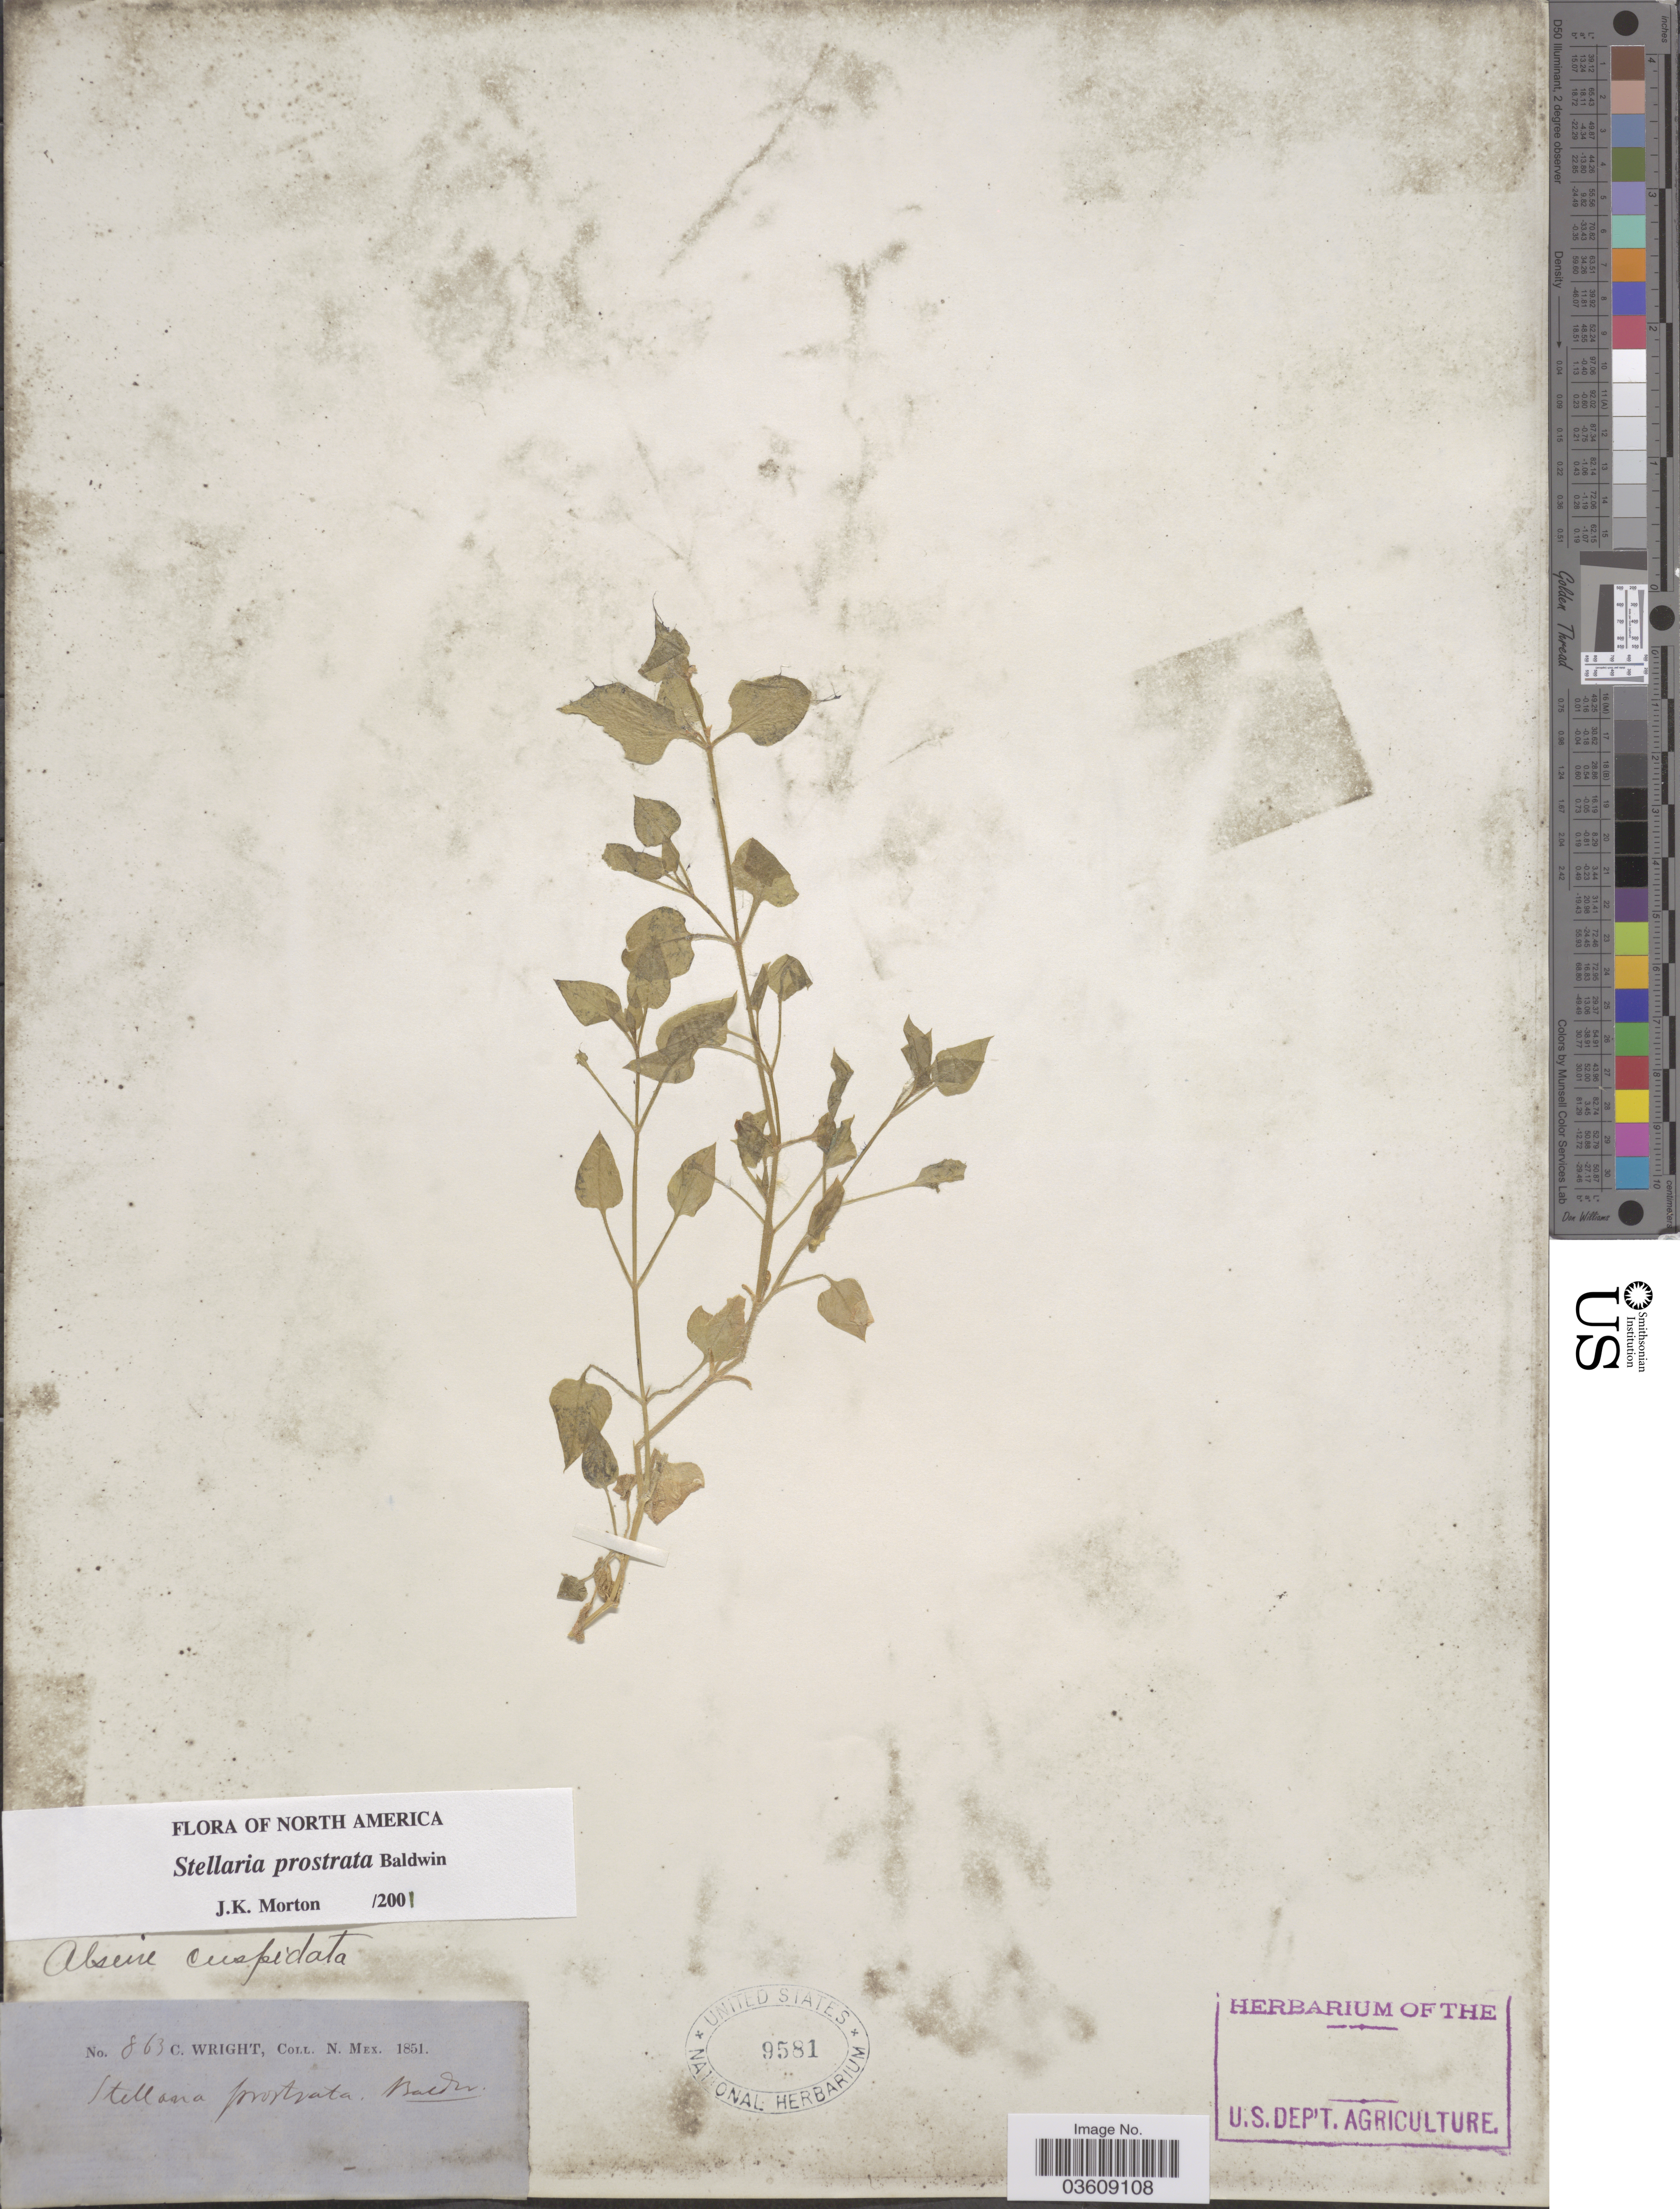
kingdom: Plantae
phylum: Tracheophyta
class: Magnoliopsida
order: Caryophyllales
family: Caryophyllaceae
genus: Stellaria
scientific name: Stellaria prostrata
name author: Baldwin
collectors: C. Wright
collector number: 863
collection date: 1851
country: United States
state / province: New Mexico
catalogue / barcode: US 9581